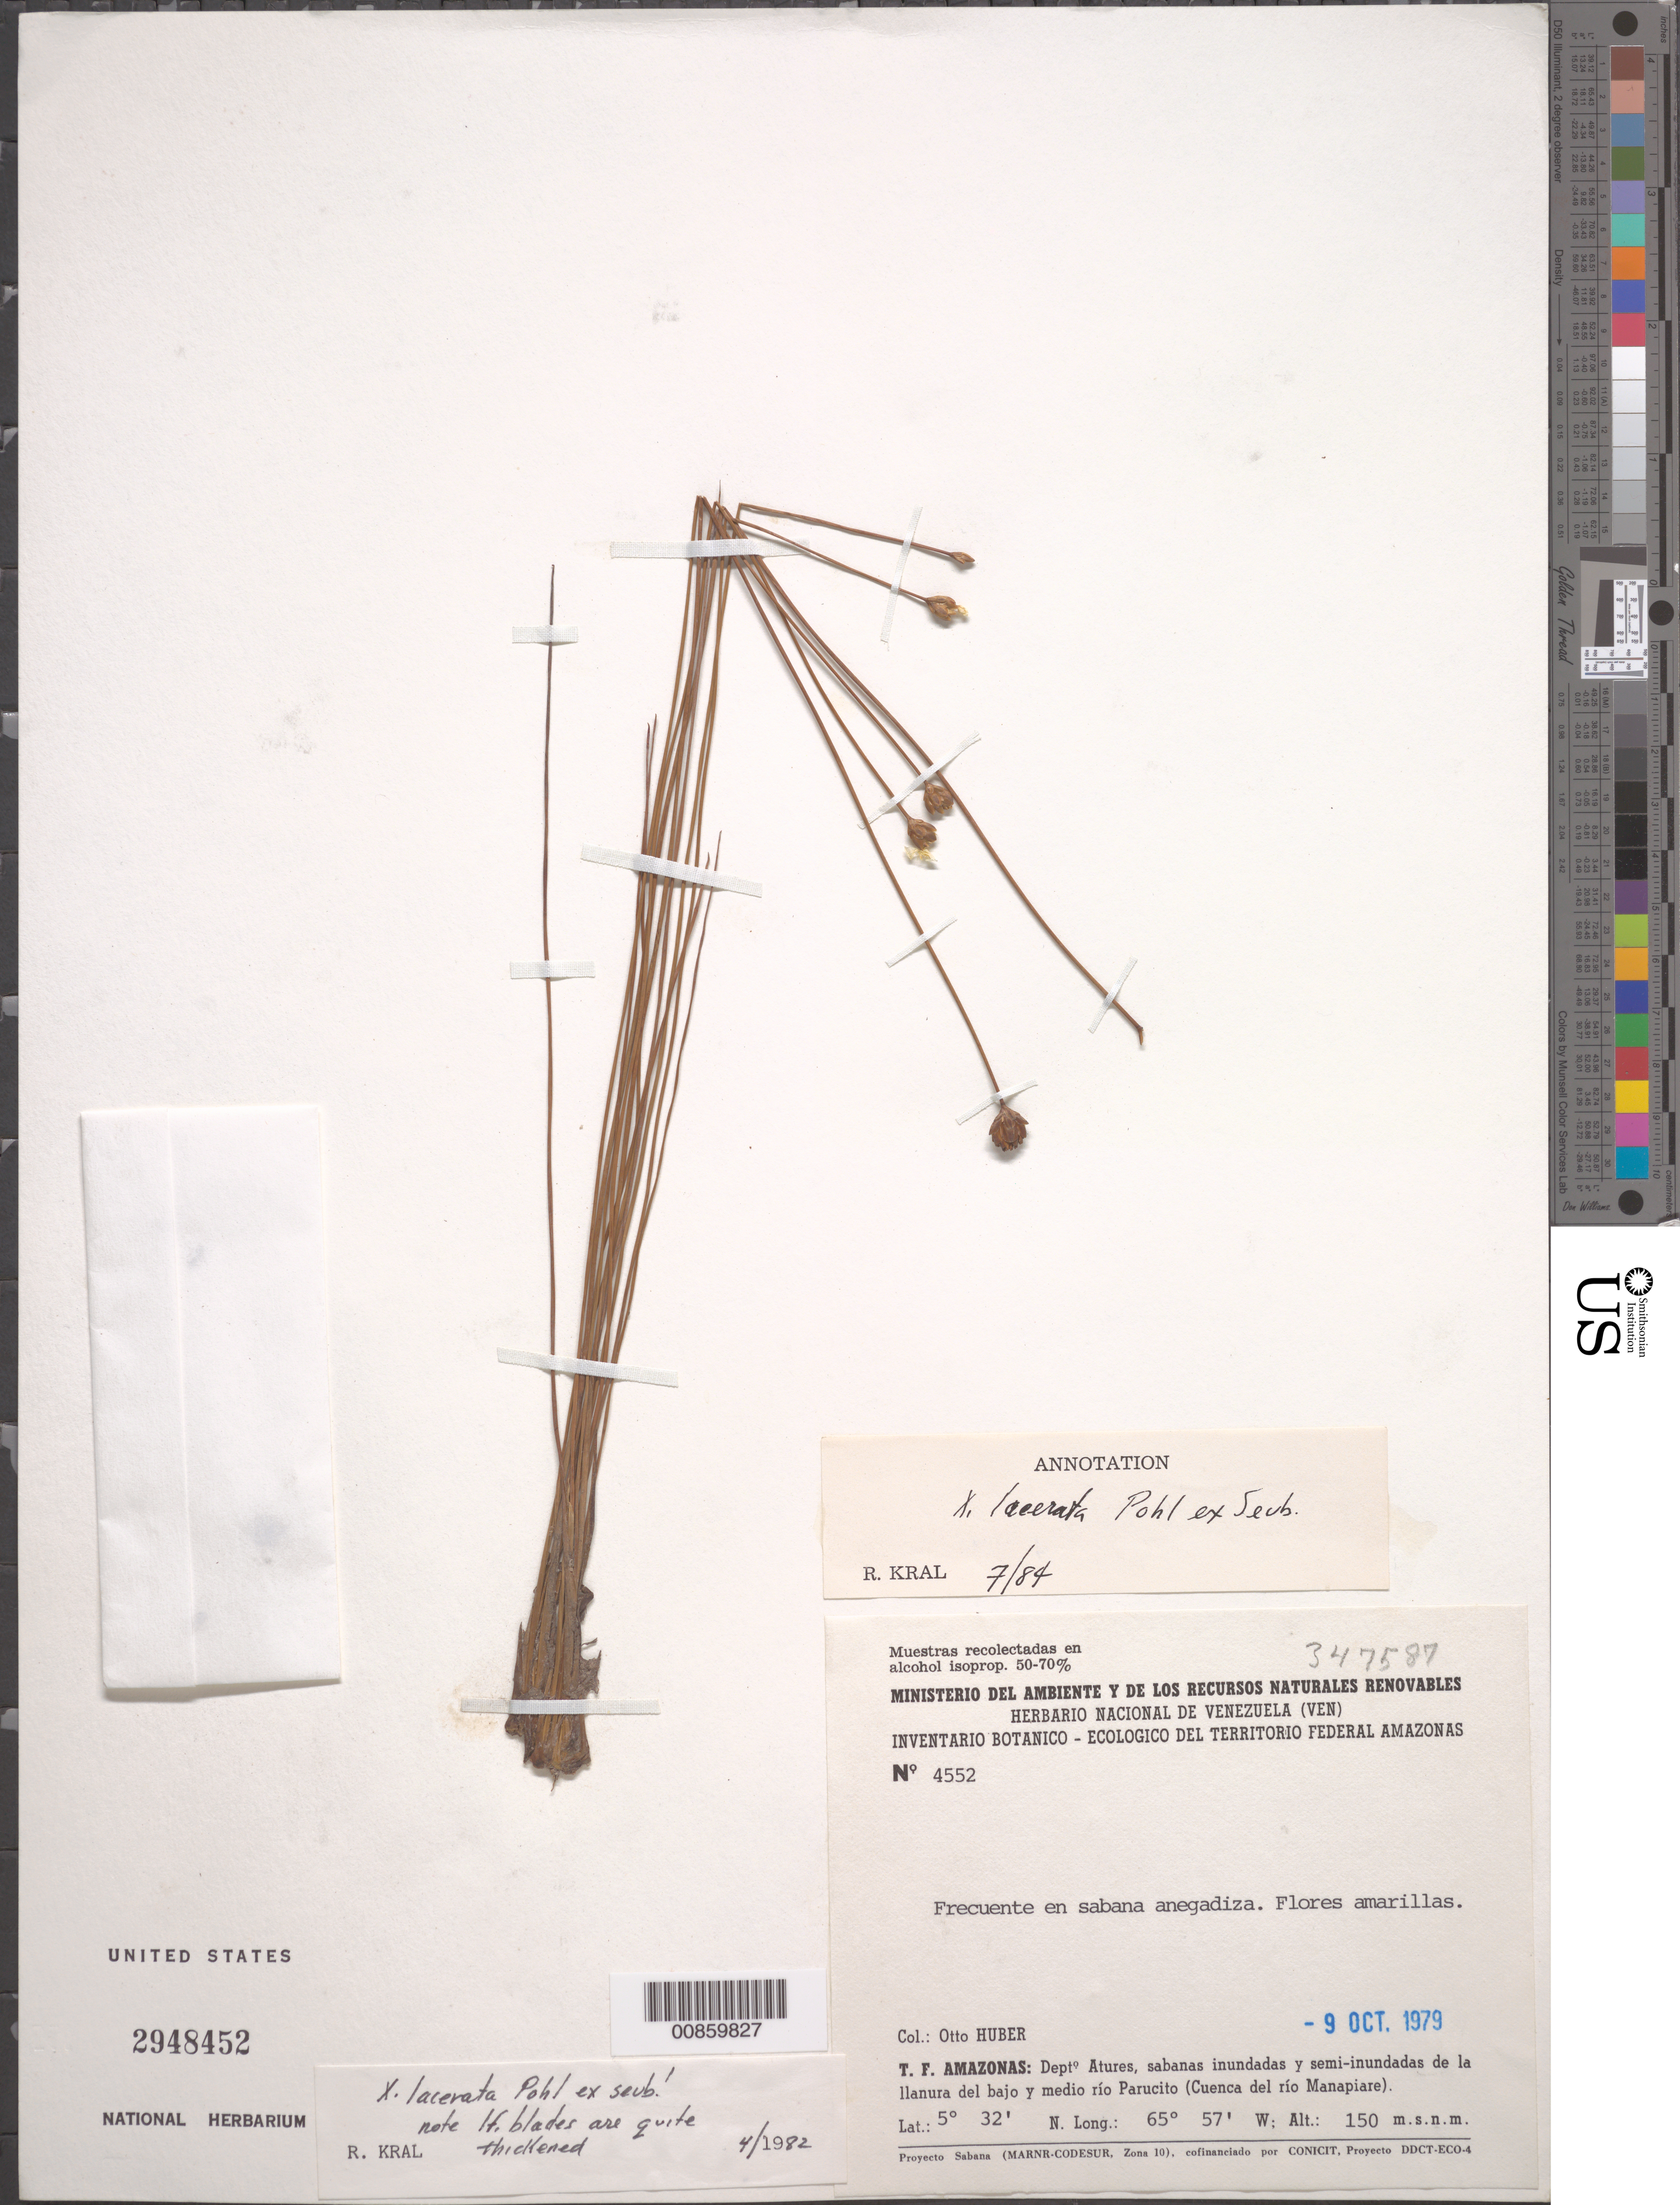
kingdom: Plantae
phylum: Tracheophyta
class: Liliopsida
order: Poales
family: Xyridaceae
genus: Xyris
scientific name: Xyris lacerata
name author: Pohl ex Seub.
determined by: Kral, Robert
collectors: O. Huber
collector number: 4552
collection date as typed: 9-Oct-79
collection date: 1979-10-09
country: Venezuela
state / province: Amazonas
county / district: Atures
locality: Río Parucito (Cuenca del río Manapiare)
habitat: Sabanas inundadas y semi-inundadas de la llanura; sabana anegadiza.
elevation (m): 150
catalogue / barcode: US 2948452